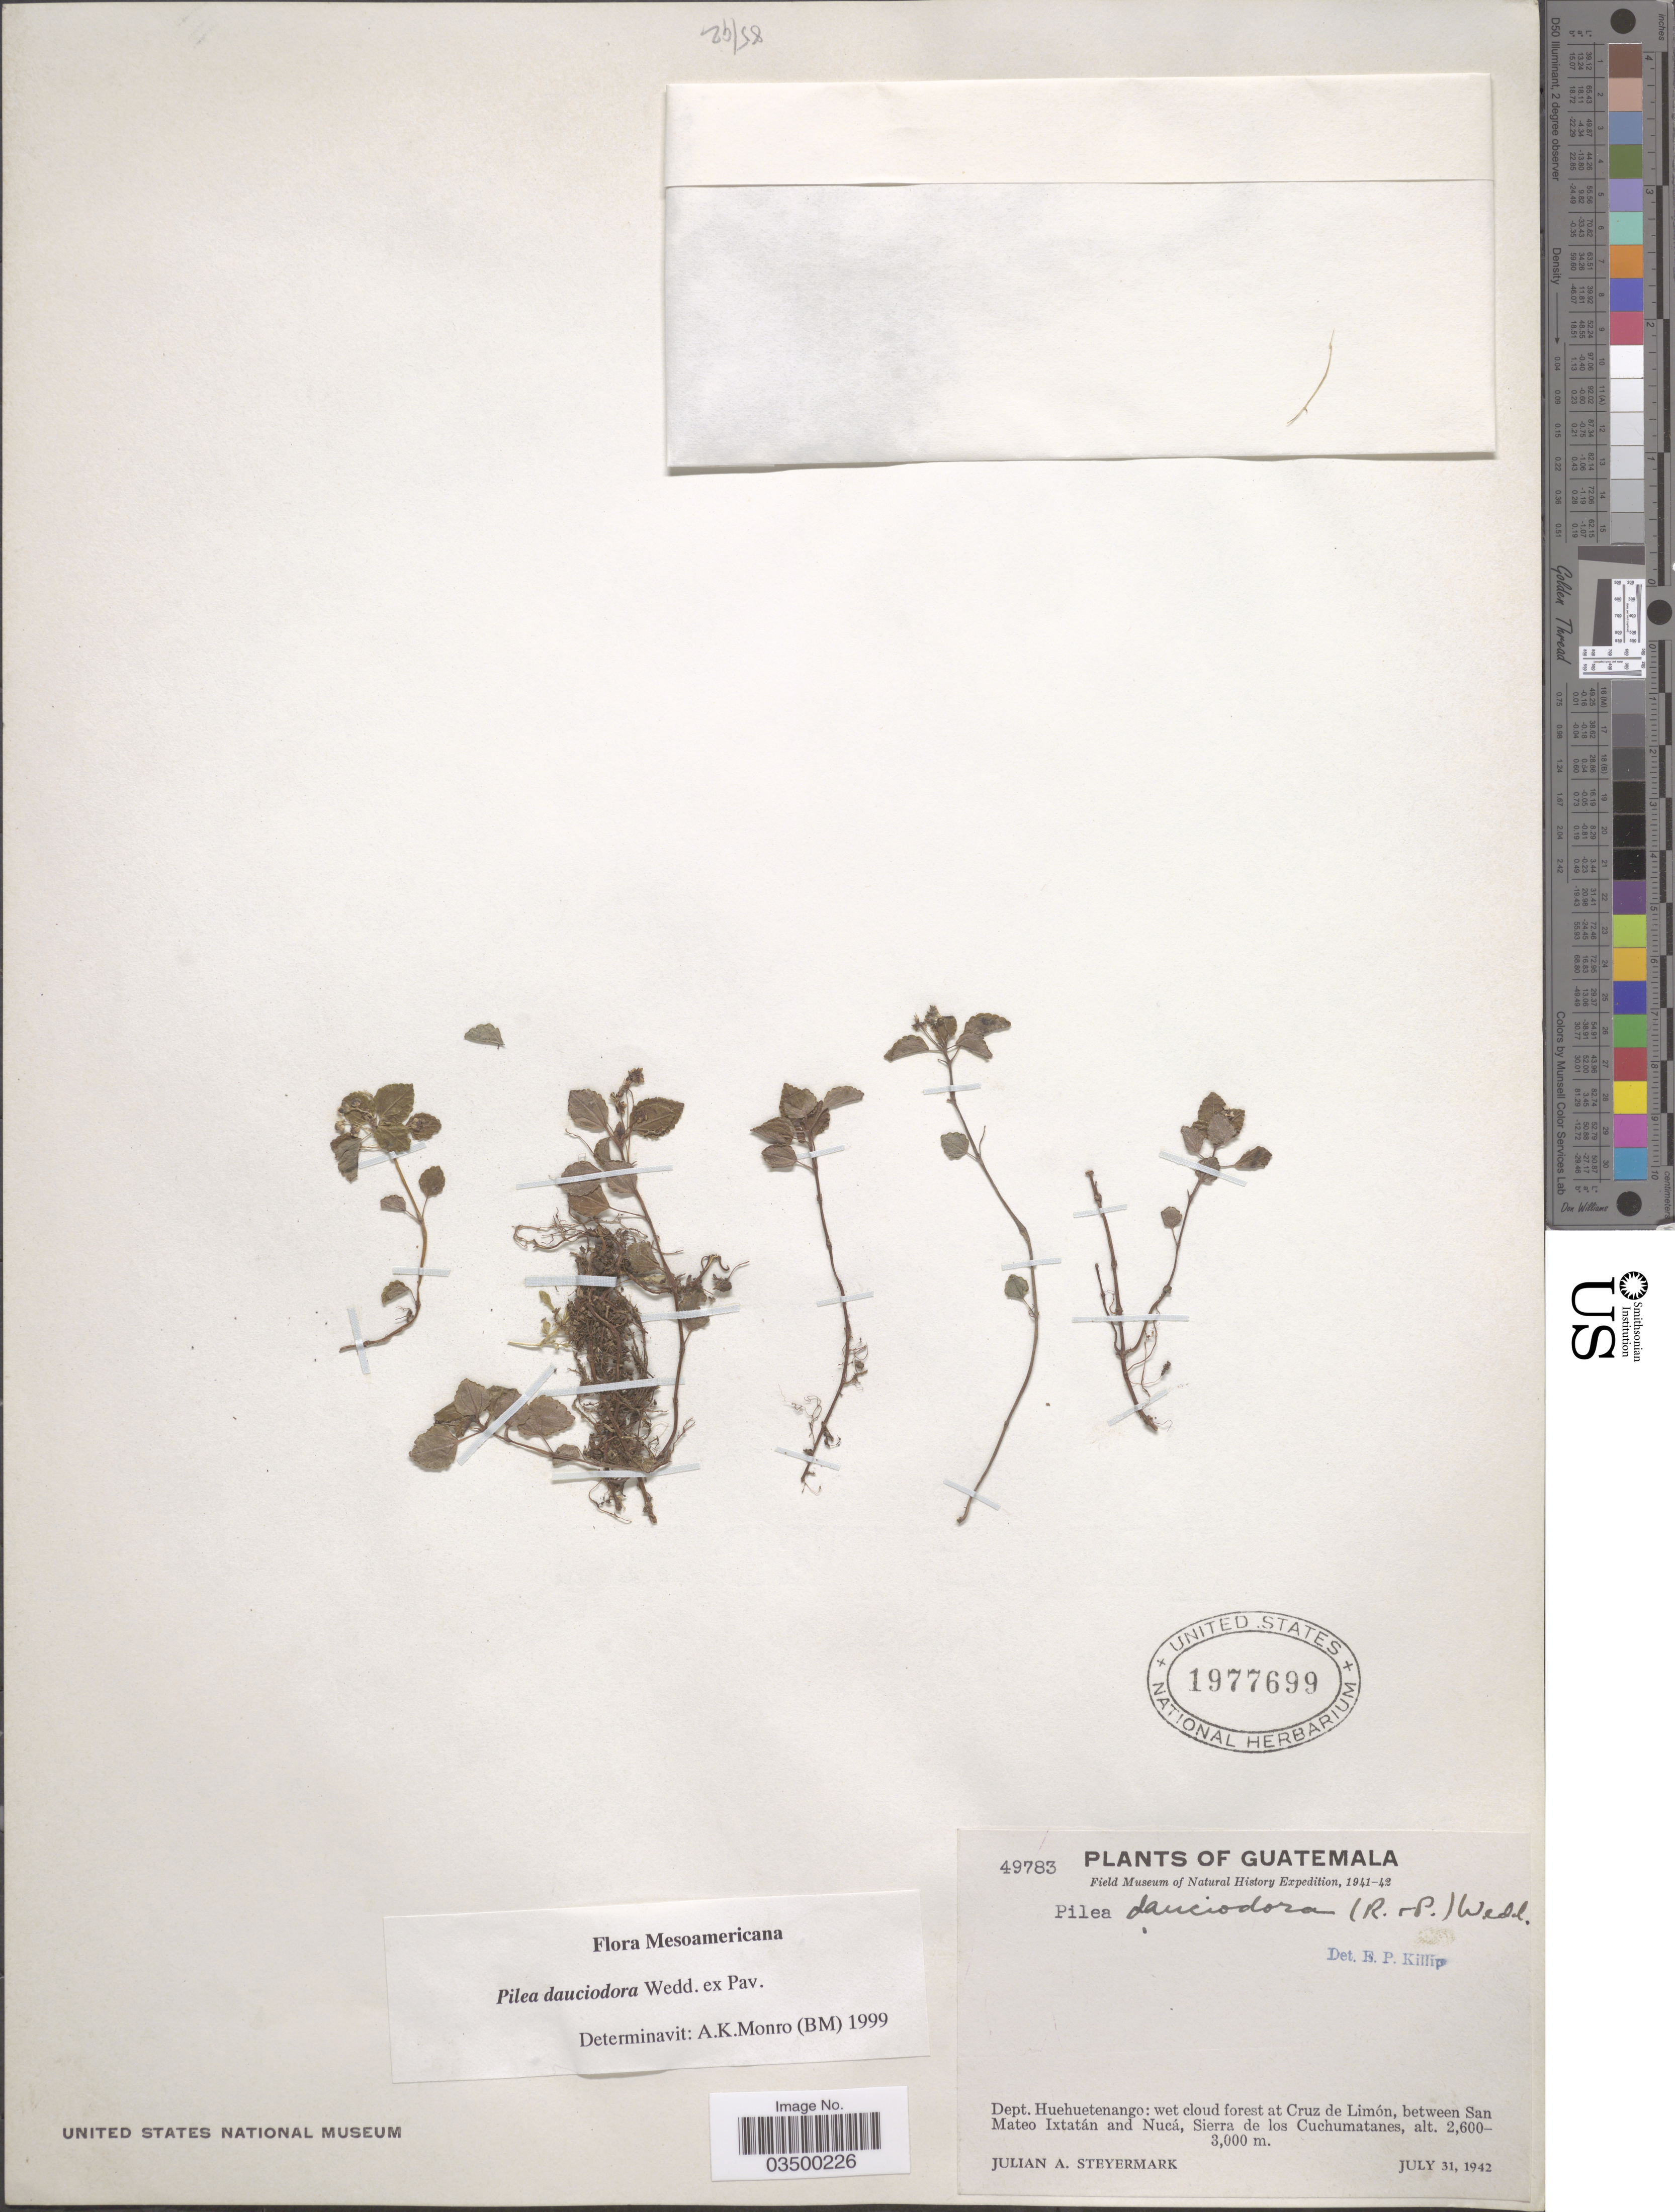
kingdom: Plantae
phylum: Tracheophyta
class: Magnoliopsida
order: Rosales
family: Urticaceae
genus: Pilea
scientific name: Pilea dauciodora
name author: Pav. ex Wedd.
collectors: J. Steyermark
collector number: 49783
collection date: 1942-07-31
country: Guatemala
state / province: Huehuetenango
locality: Dept. Huehuetenango: wet cloud forest at Cruz de Limón, between San Mateo Ixtatán and Nucá, Sierra de los Cuchumatanes.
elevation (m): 2600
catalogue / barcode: US 1977699